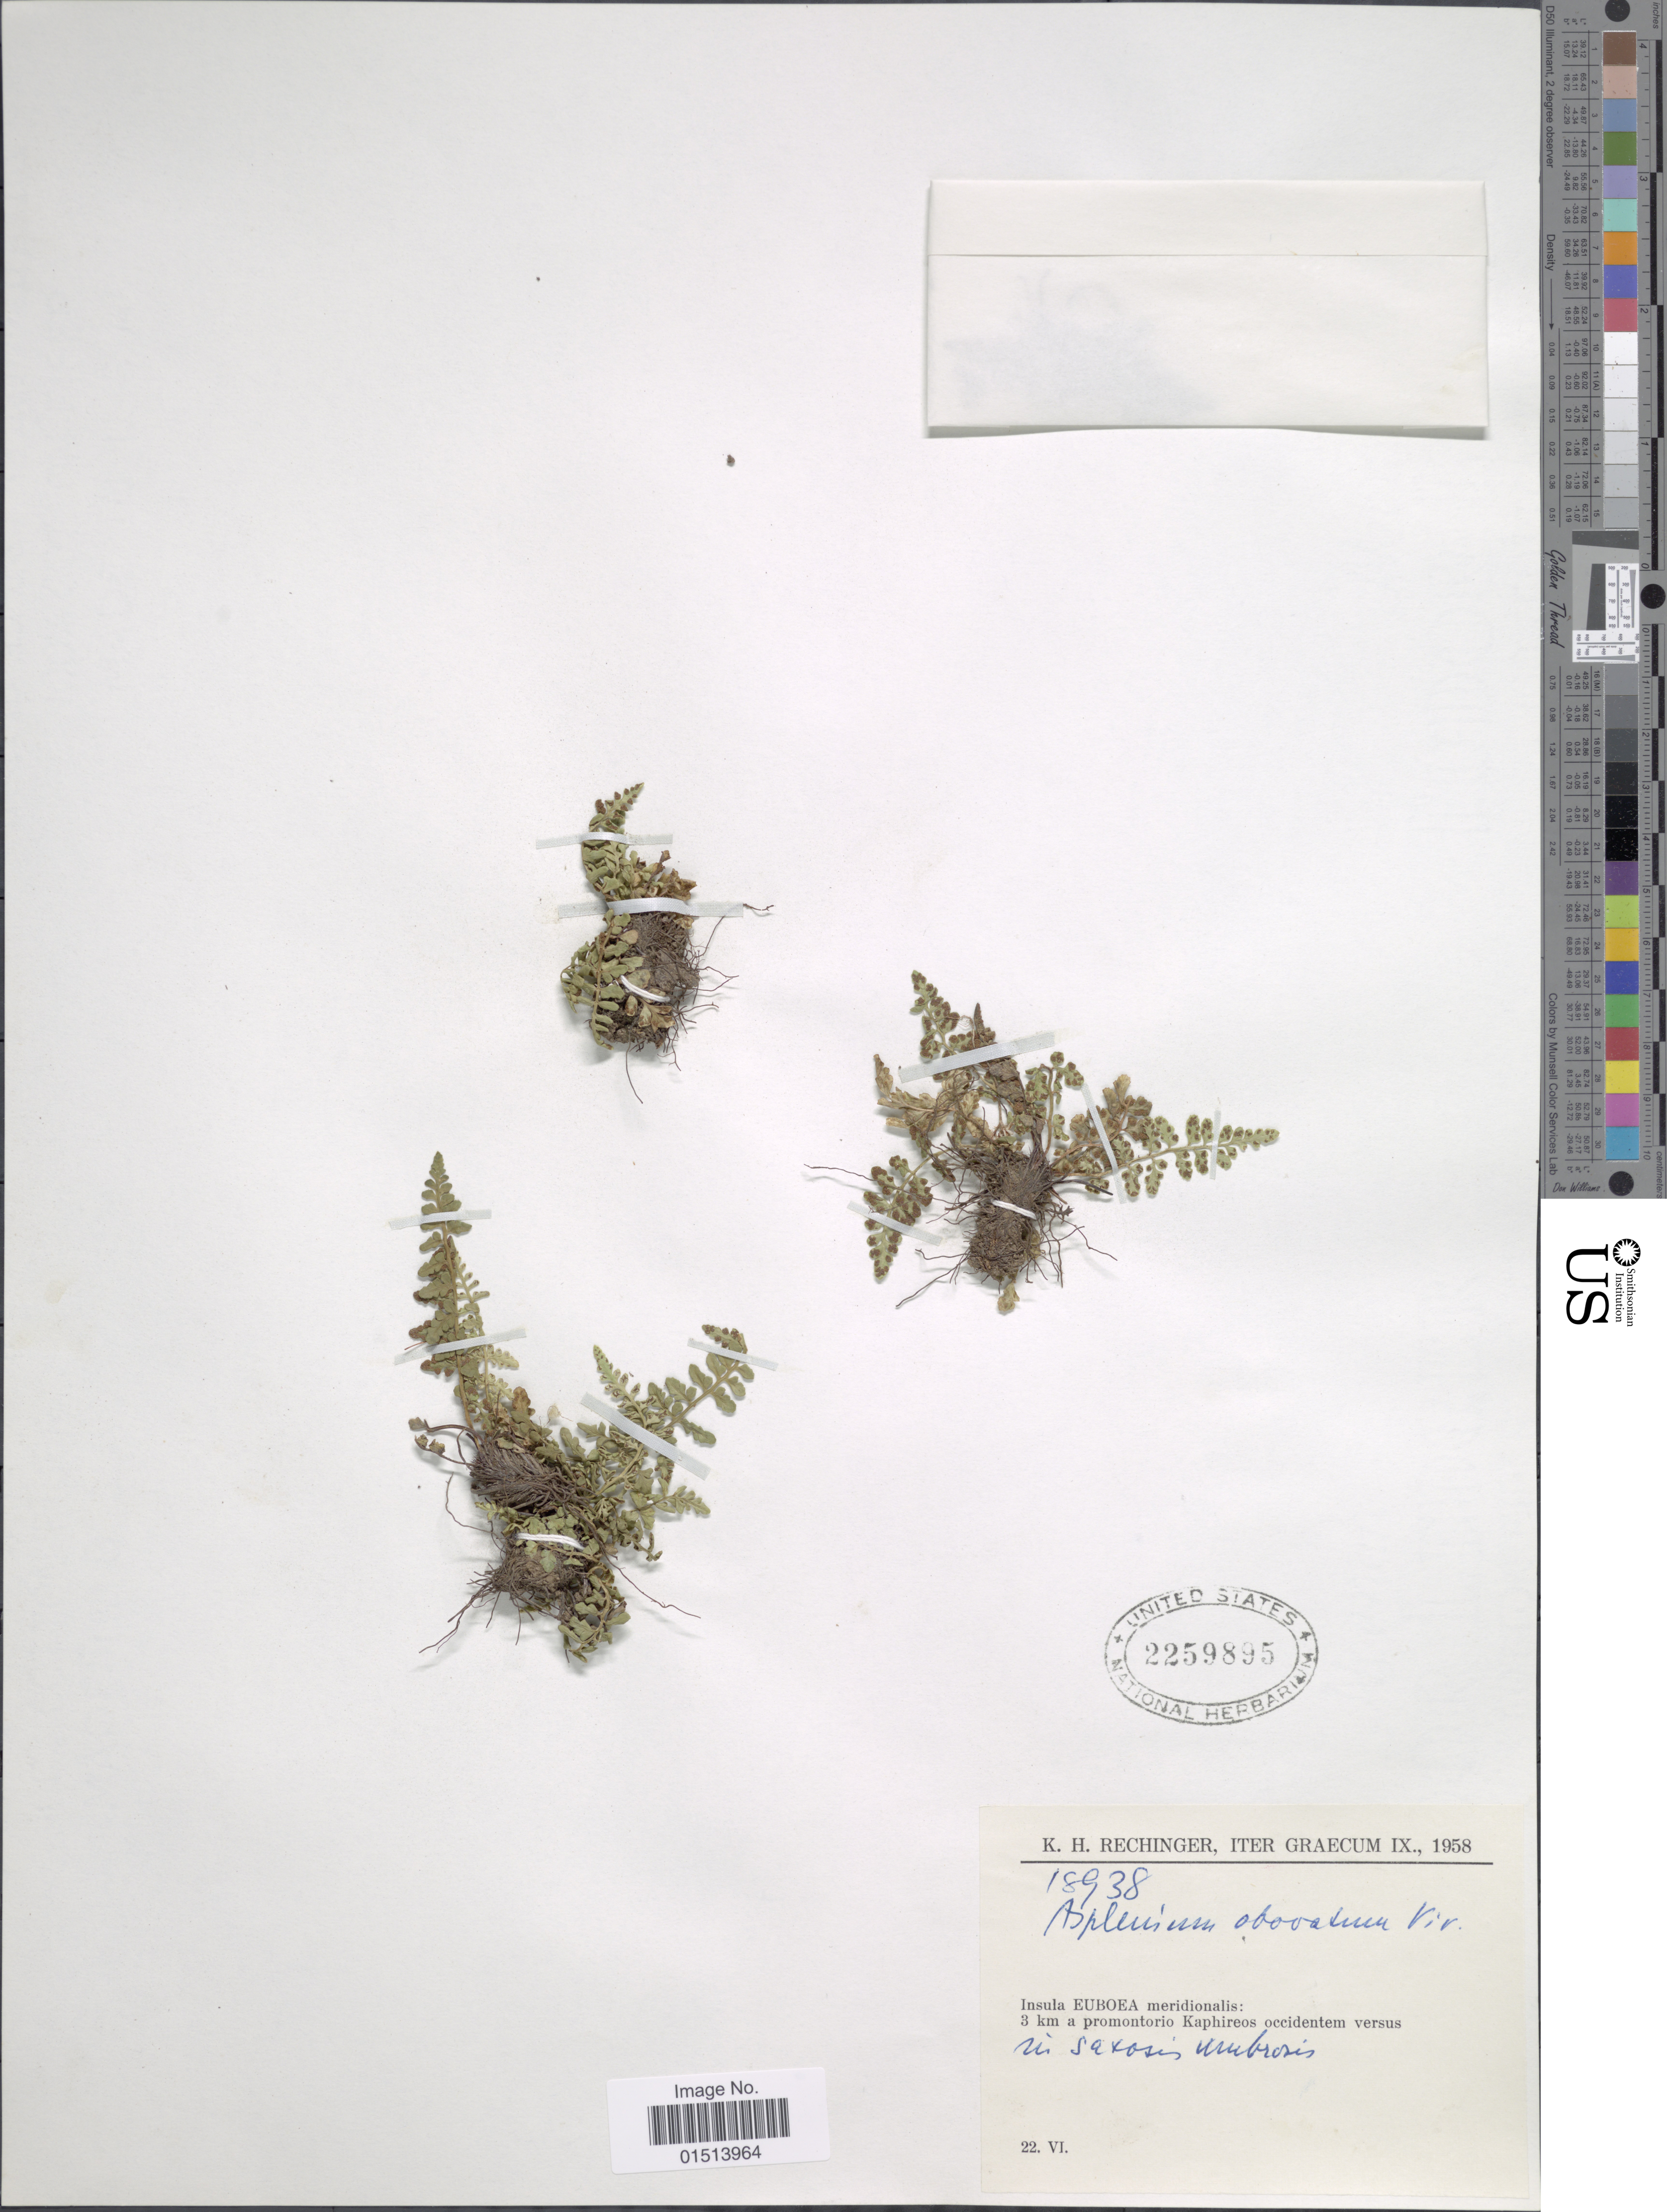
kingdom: Plantae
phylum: Tracheophyta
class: Polypodiopsida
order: Polypodiales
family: Aspleniaceae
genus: Asplenium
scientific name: Asplenium obovatum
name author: Viv.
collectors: K. H. Rechinger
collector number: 18938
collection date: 1958-06-22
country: Greece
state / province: Central Greece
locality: Insula Euboea meridionalis: 3 km a promontorio Kaphireos occidentem versus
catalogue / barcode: US 2259895